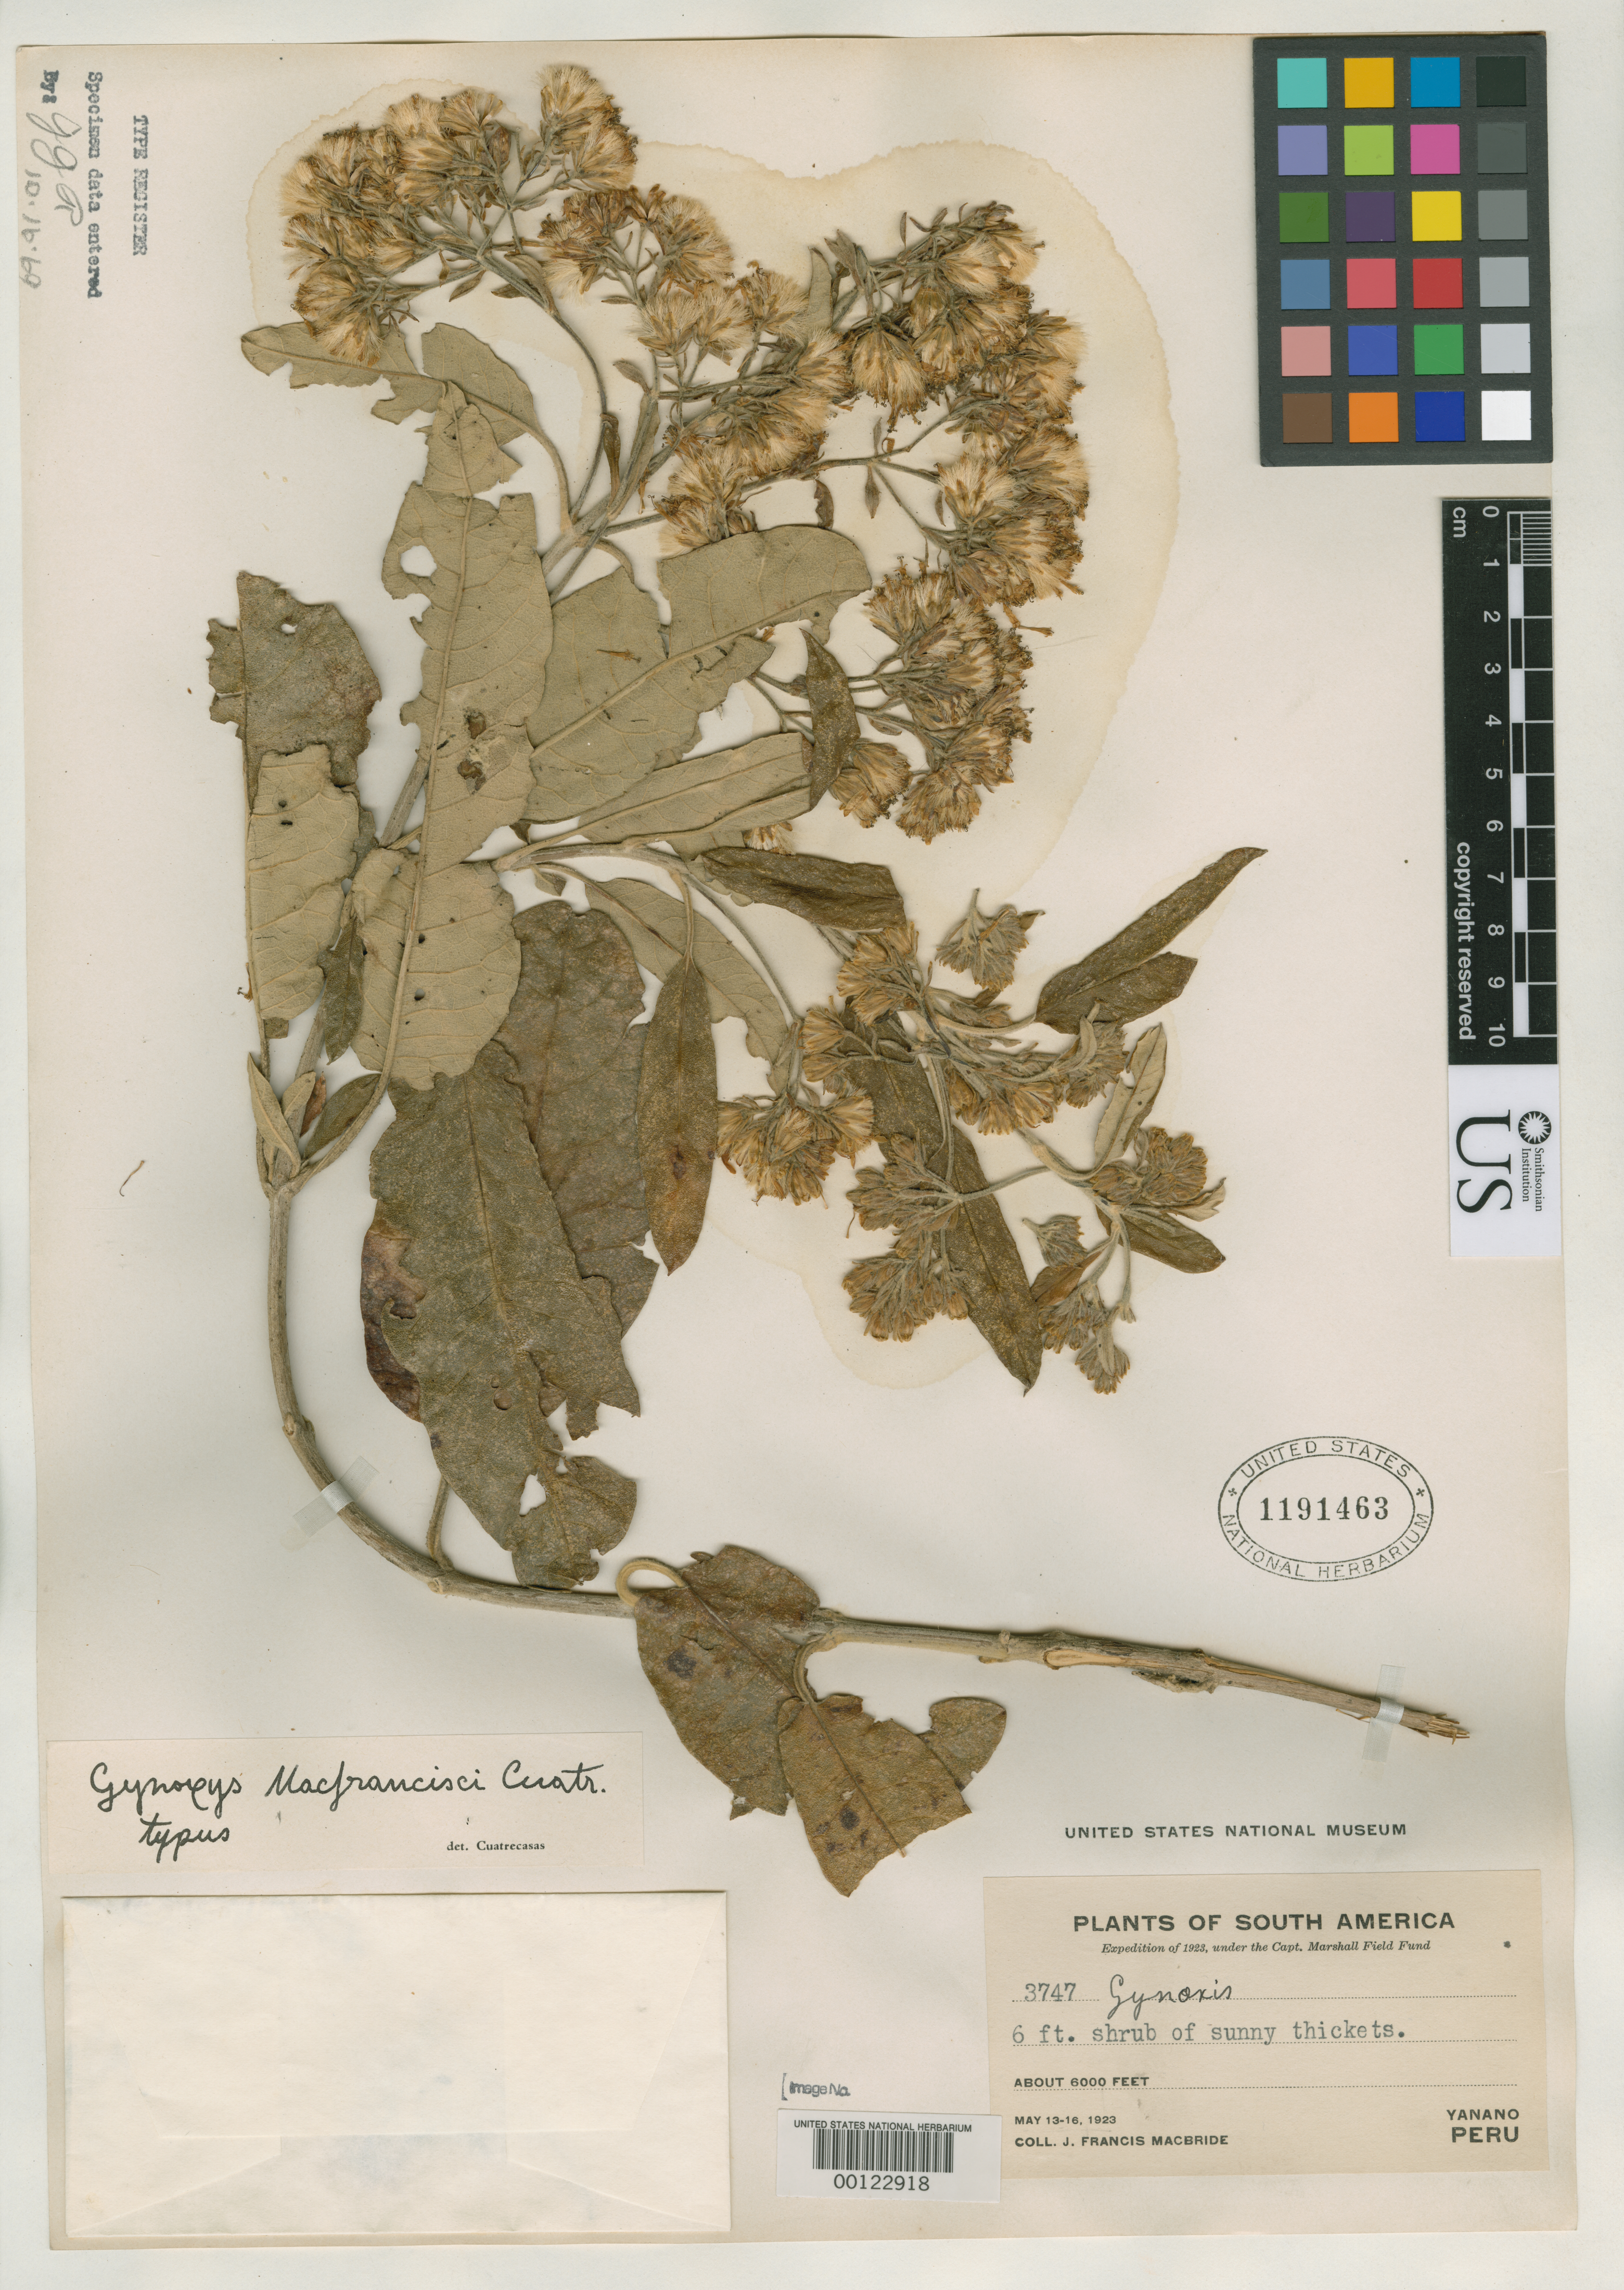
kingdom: Plantae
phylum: Tracheophyta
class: Magnoliopsida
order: Asterales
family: Asteraceae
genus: Gynoxys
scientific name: Gynoxys macfrancisci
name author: Cuatrec.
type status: Type Collection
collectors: J. F. Macbride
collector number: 3747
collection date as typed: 13 May 1923 to 16 May 1923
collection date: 1923-05-13/1923-05-16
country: Peru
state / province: Huánuco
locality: Yanano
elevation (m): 1829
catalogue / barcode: US 1191463